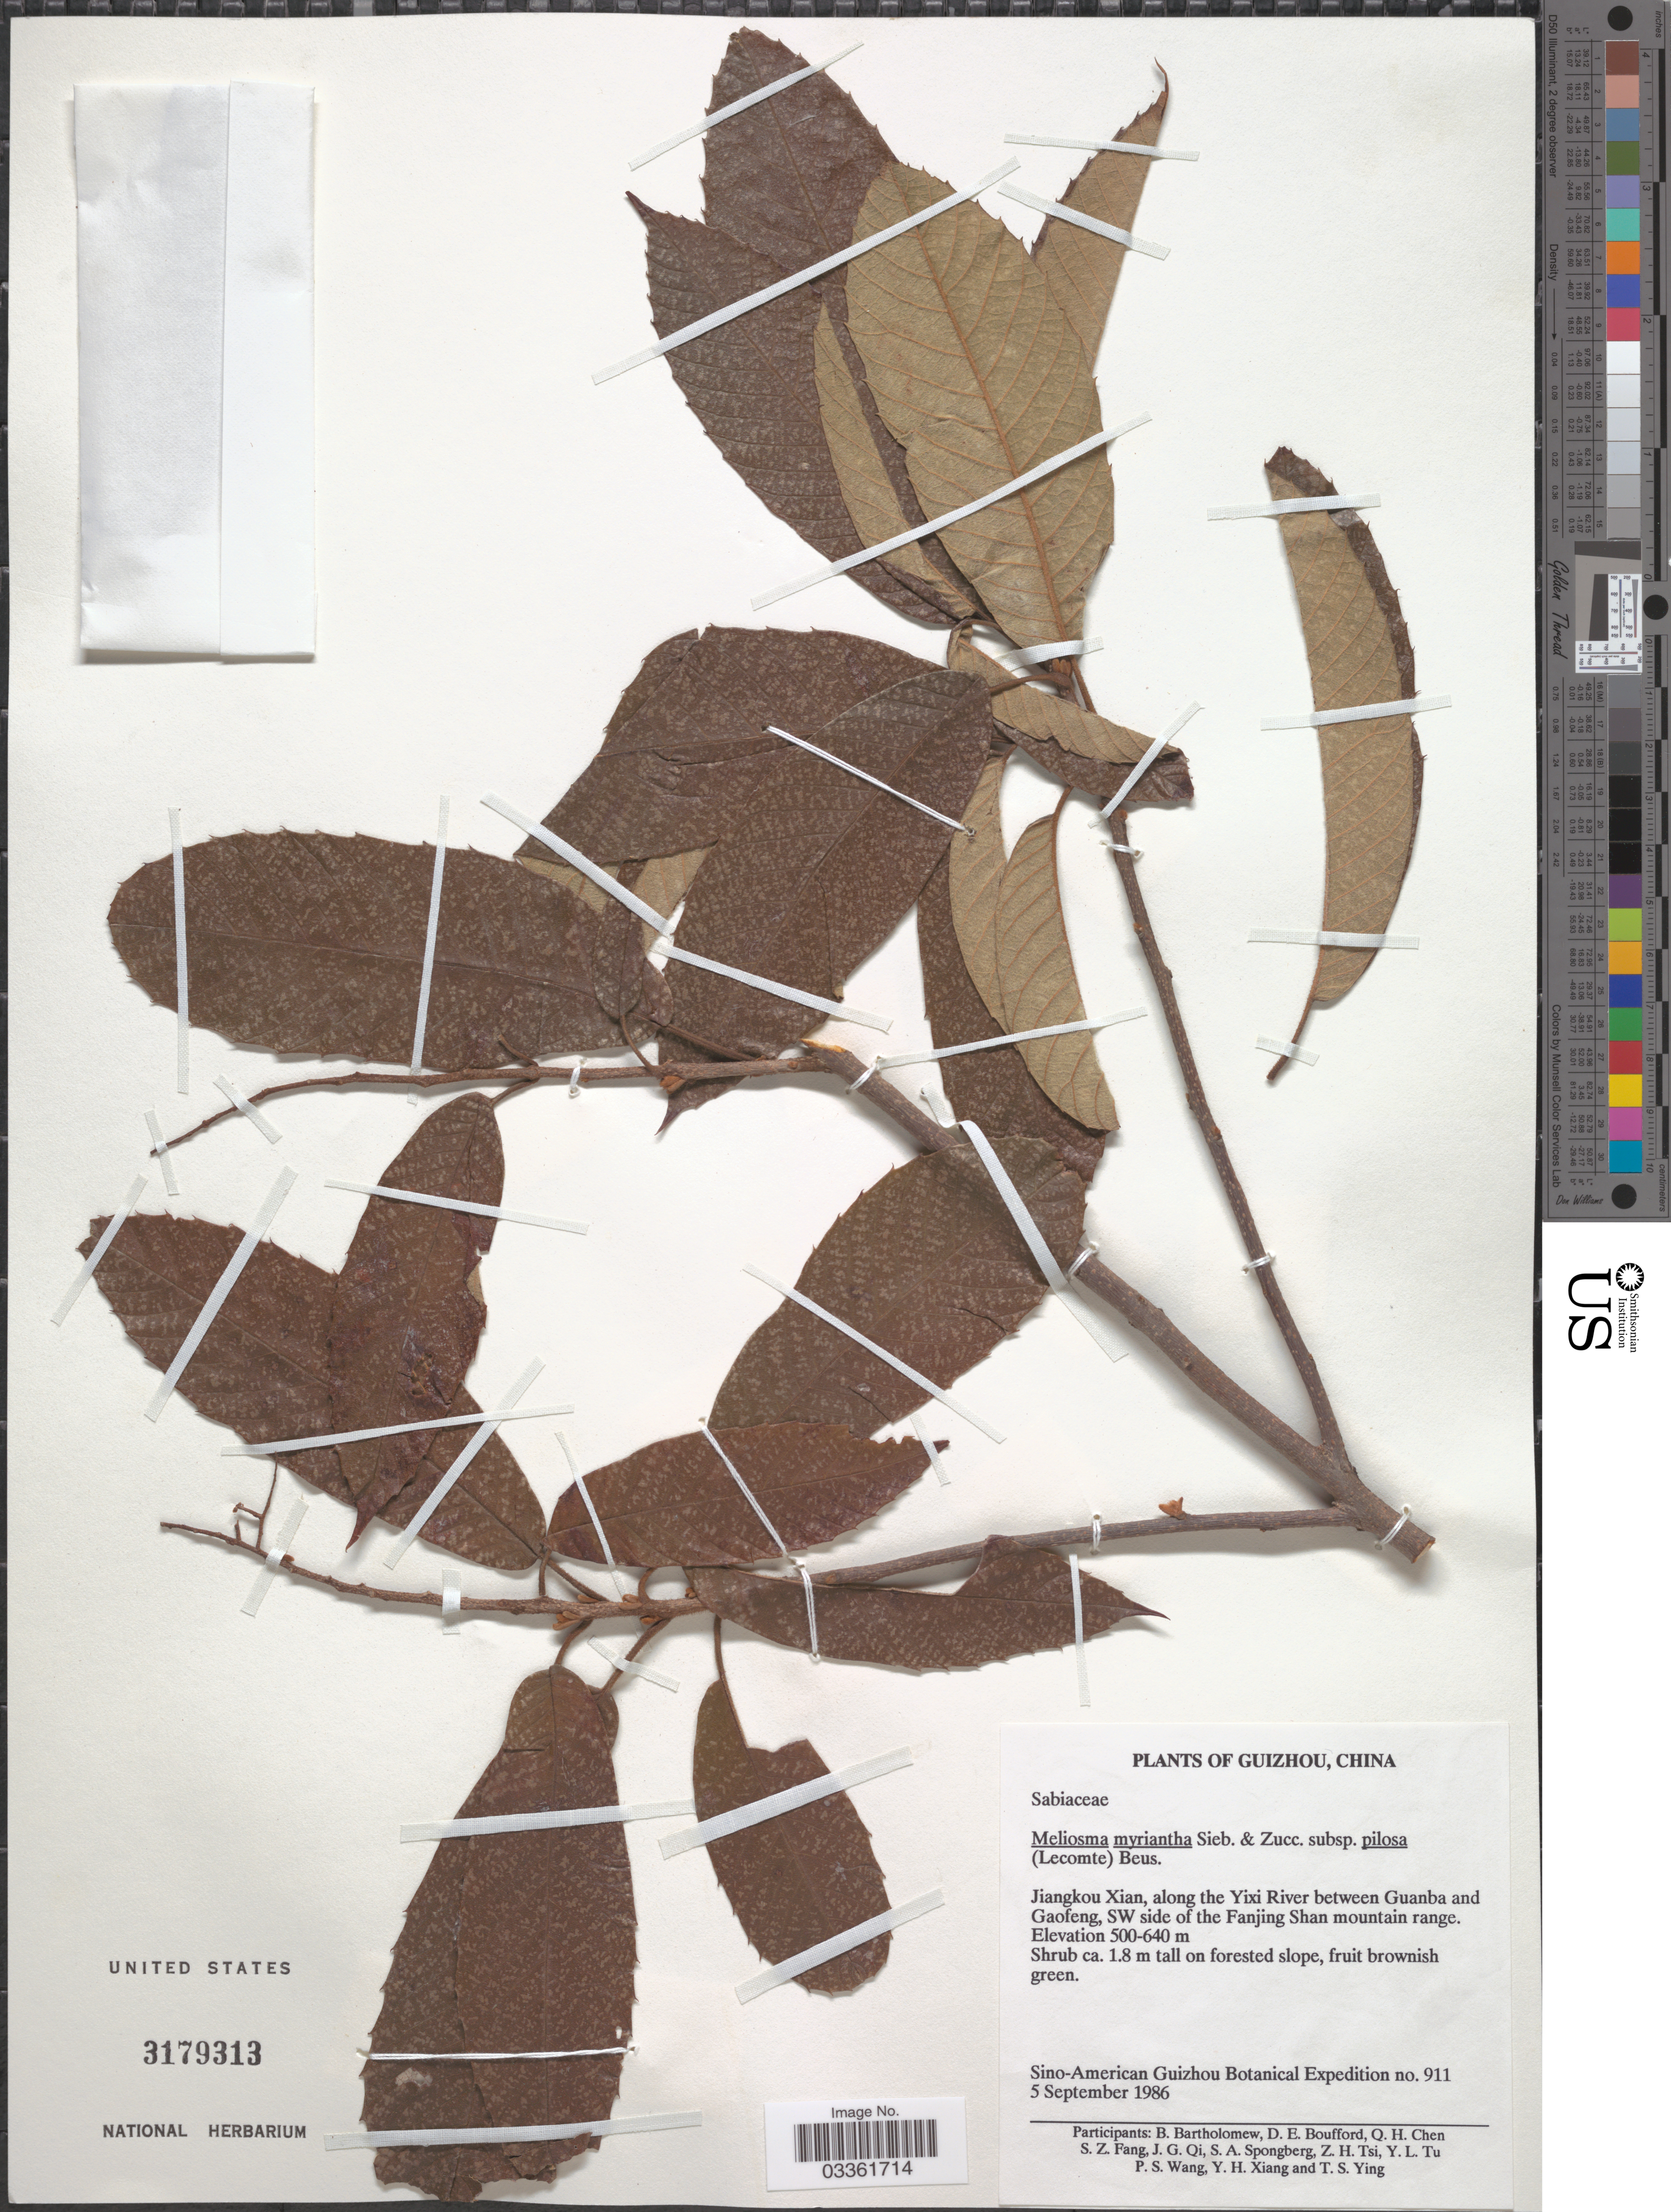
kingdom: Plantae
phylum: Tracheophyta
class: Magnoliopsida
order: Proteales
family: Sabiaceae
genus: Meliosma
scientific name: Meliosma myriantha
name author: Siebold & Zucc.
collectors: Sino-Amer. Guizhou Bot. Exped.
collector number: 911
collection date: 1986-09-05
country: China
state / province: Guizhou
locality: Jiangkou Xian, along the Yixi River between Guanba and Gaofeng, SW side of the Fanjing Shan mountain range.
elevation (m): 500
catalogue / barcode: US 3179313